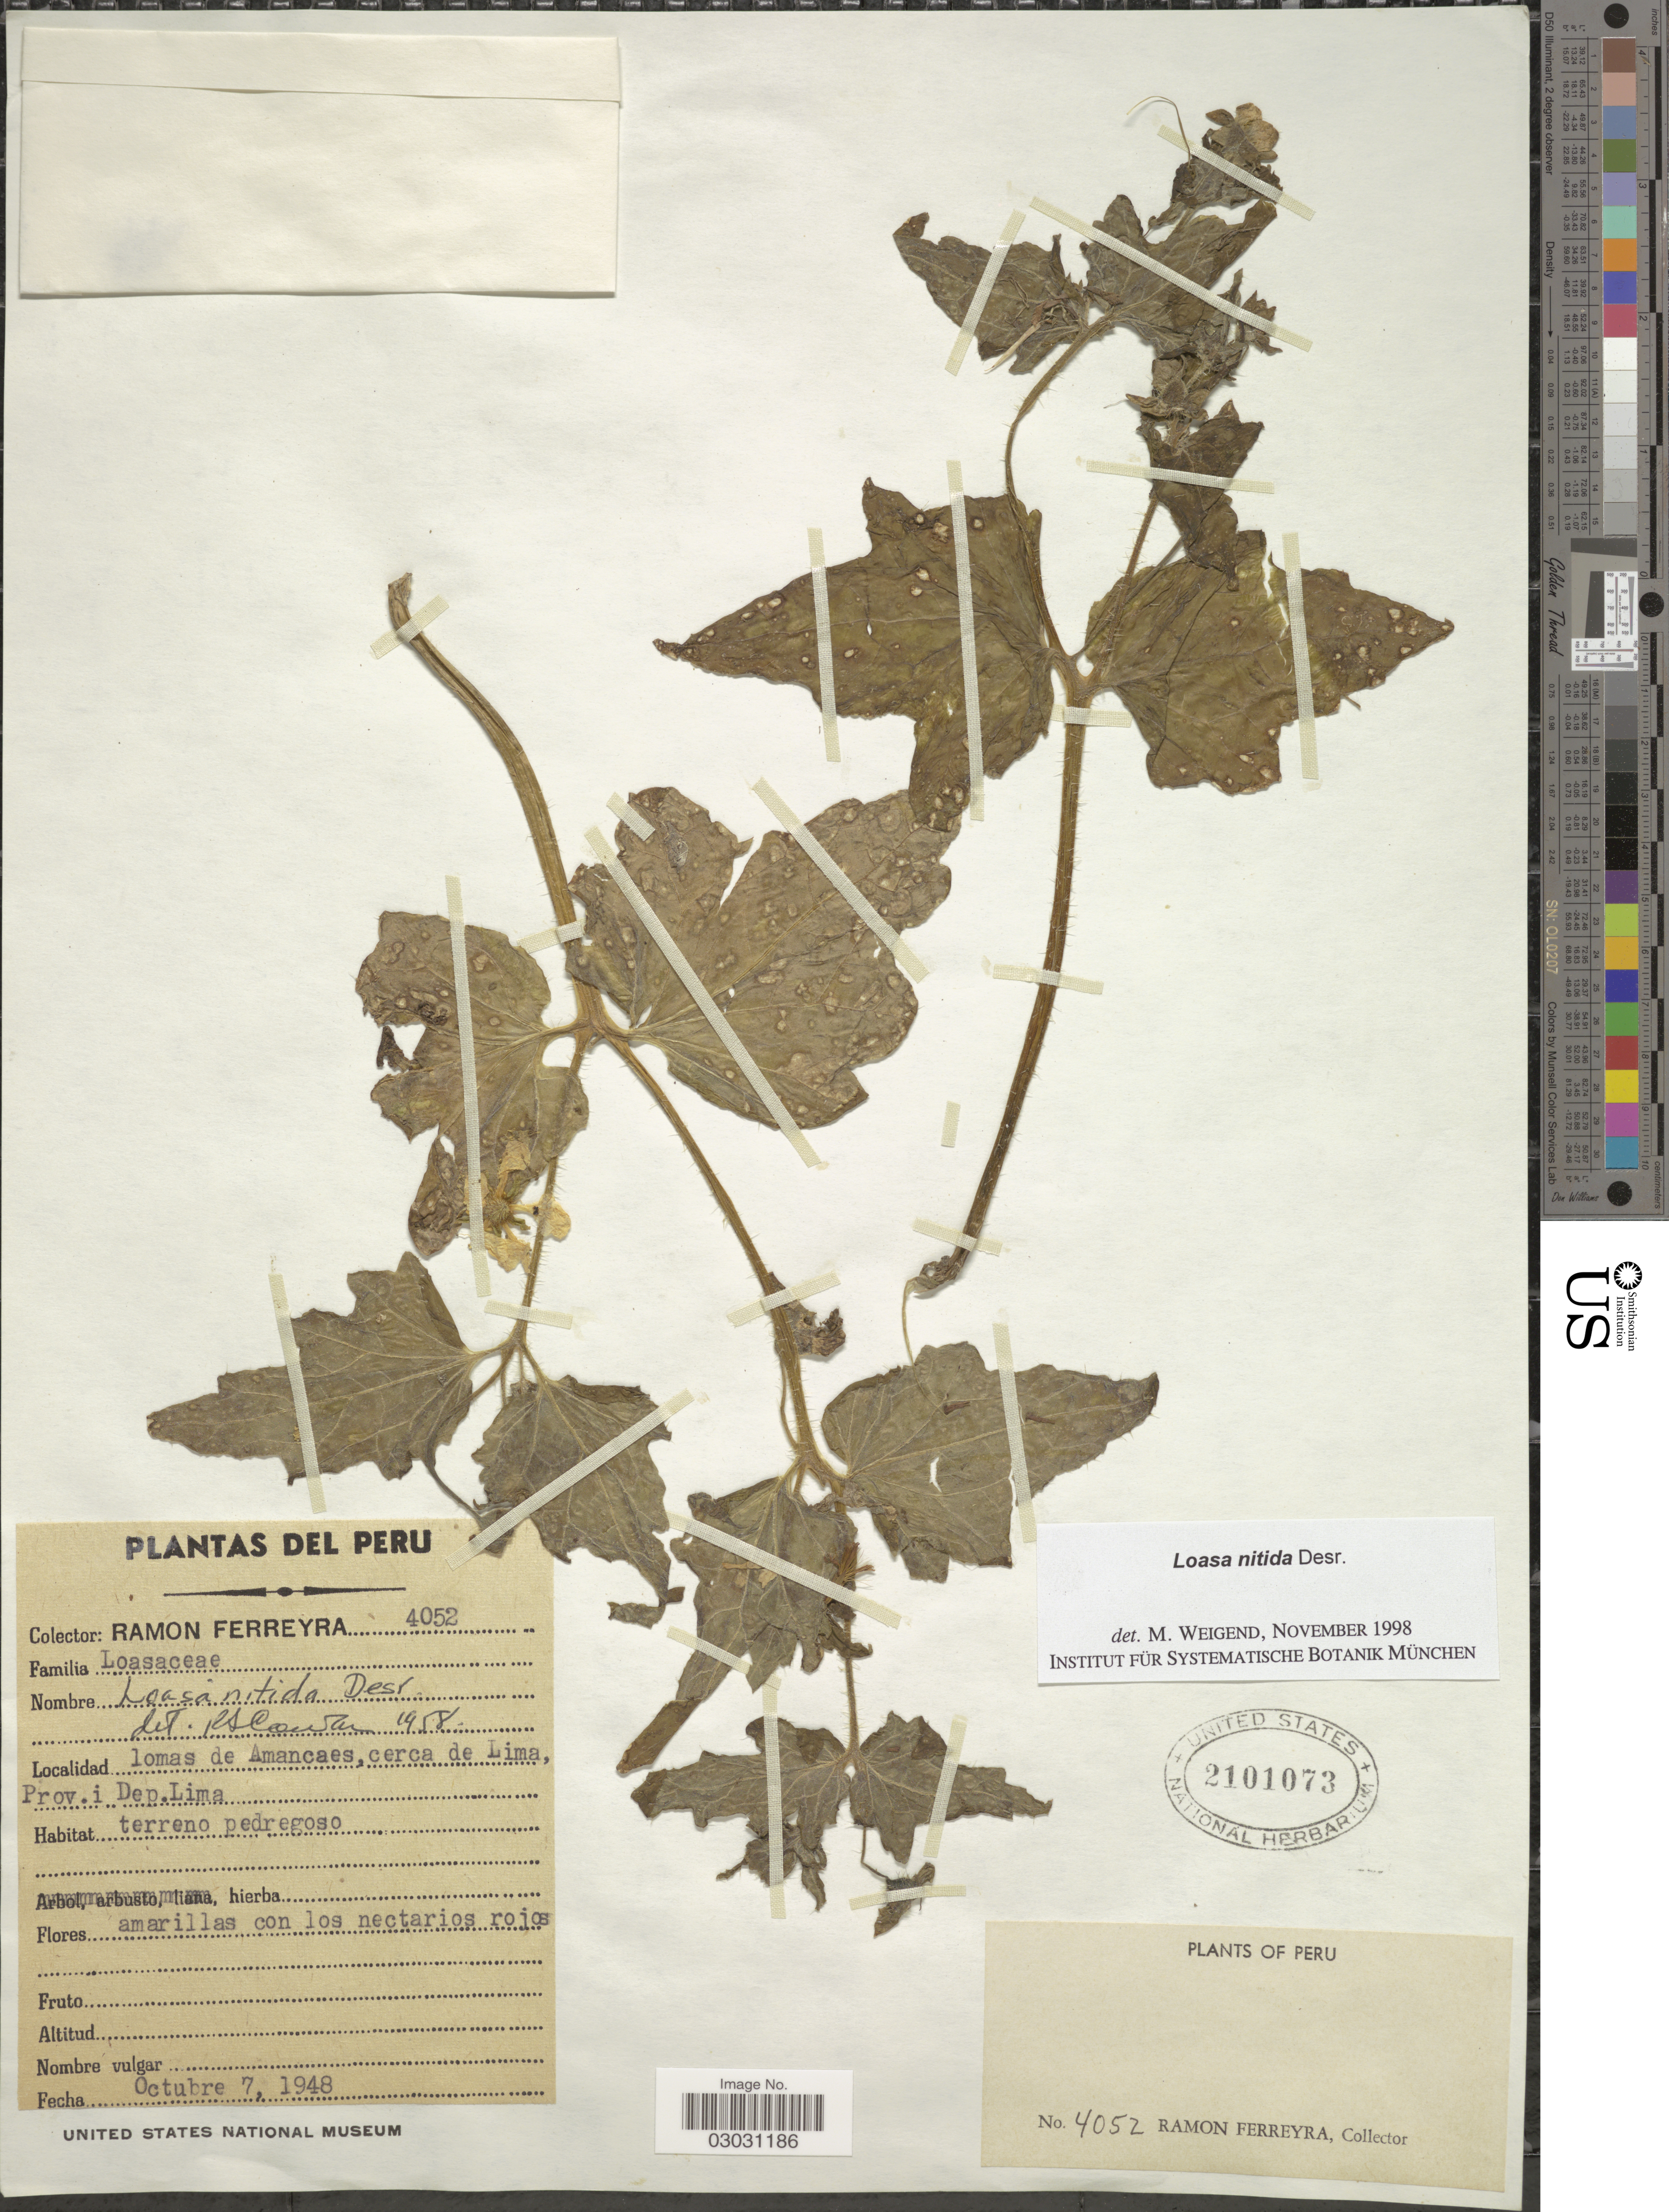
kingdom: Plantae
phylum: Tracheophyta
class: Magnoliopsida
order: Cornales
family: Loasaceae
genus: Loasa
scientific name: Loasa nitida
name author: Desr.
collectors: R. A. Ferreyra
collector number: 4052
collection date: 1948-10-07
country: Peru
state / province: Lima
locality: Lomas de Amancaes, cerca de Lima. Prov. i Dep. Lima.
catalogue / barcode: US 2101073